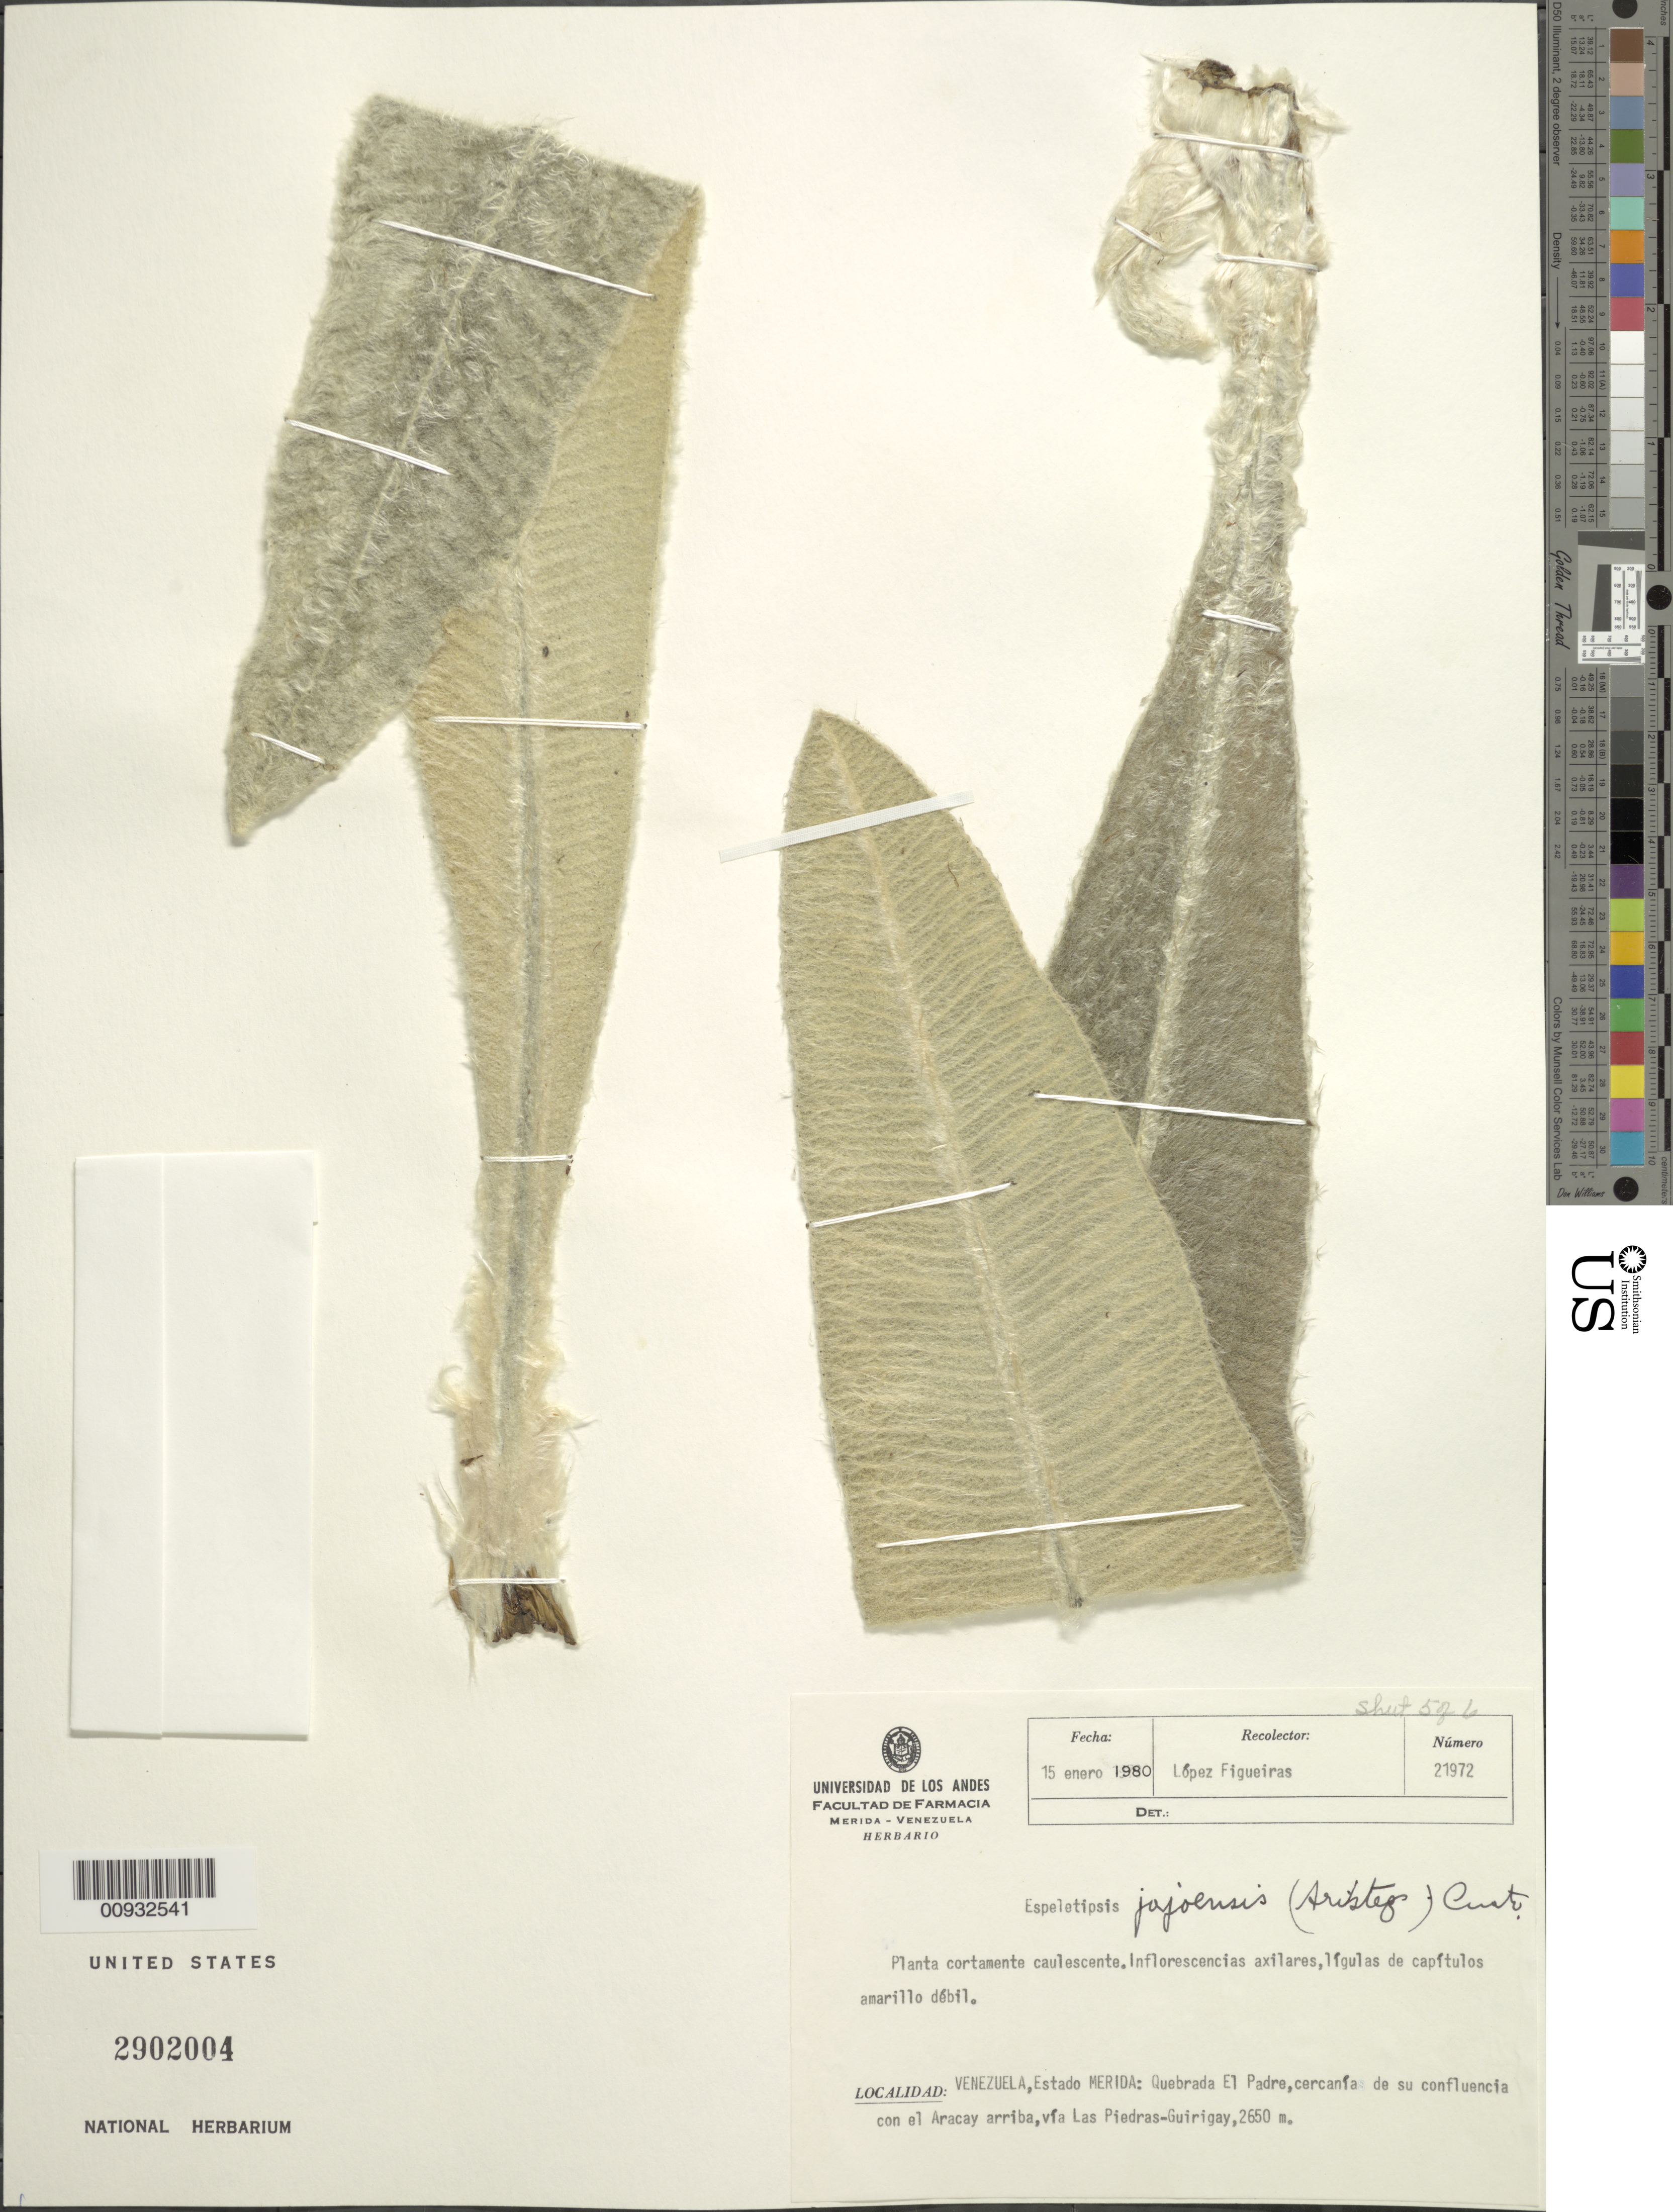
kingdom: Plantae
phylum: Tracheophyta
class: Magnoliopsida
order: Asterales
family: Asteraceae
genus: Espeletia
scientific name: Espeletia jajoensis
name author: Aristeg.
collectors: M. López Figueiras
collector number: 21972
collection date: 1980-01-15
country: Venezuela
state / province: Mérida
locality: Quebrada El Padre, cercanias de su confluencia con el Aracay Arriba, via Las Piedras-Guirigay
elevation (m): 2650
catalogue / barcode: US 2902004